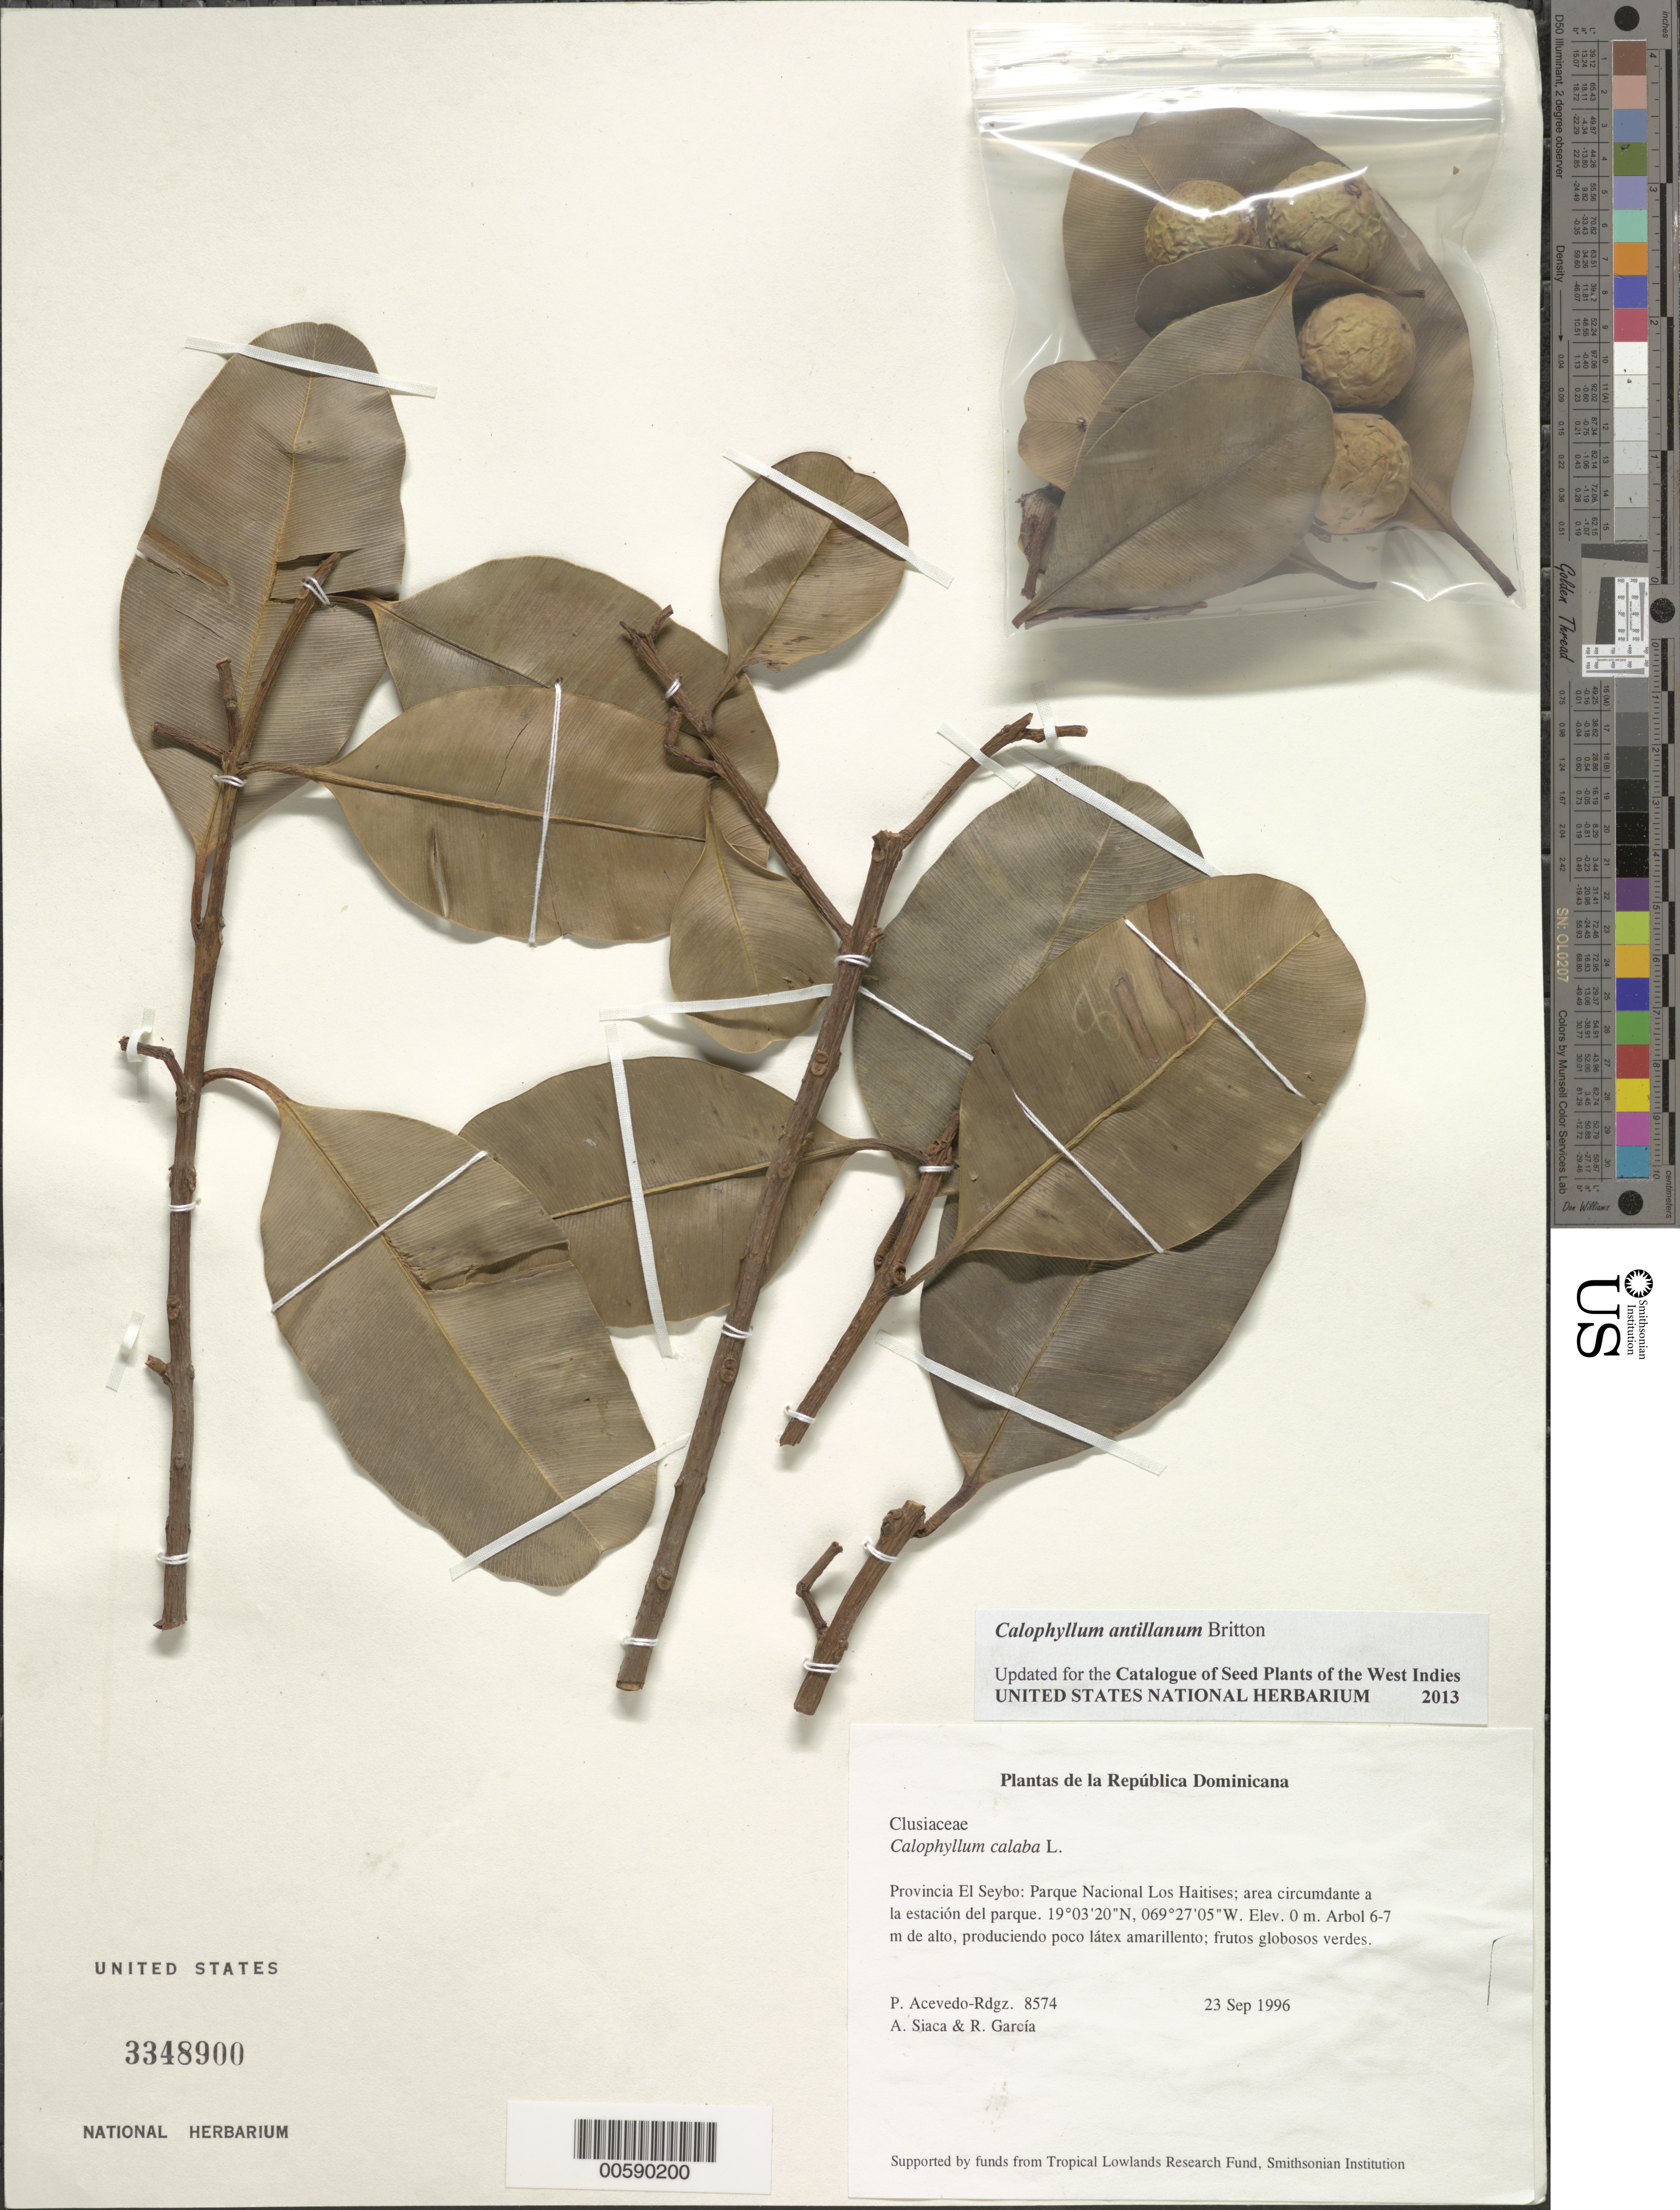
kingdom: Plantae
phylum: Tracheophyta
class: Magnoliopsida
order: Malpighiales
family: Calophyllaceae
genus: Calophyllum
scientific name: Calophyllum antillanum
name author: Britton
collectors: P. Acevedo-Rodr., A. Siaca & R. G. García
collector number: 8574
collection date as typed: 23 Sep 1996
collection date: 1996-09-23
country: Dominican Republic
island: Hispaniola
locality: Provincia El Seibo: Parque Nacional Los Haitises; area circumdante a la estación del parque.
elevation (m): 0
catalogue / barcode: US 3348900